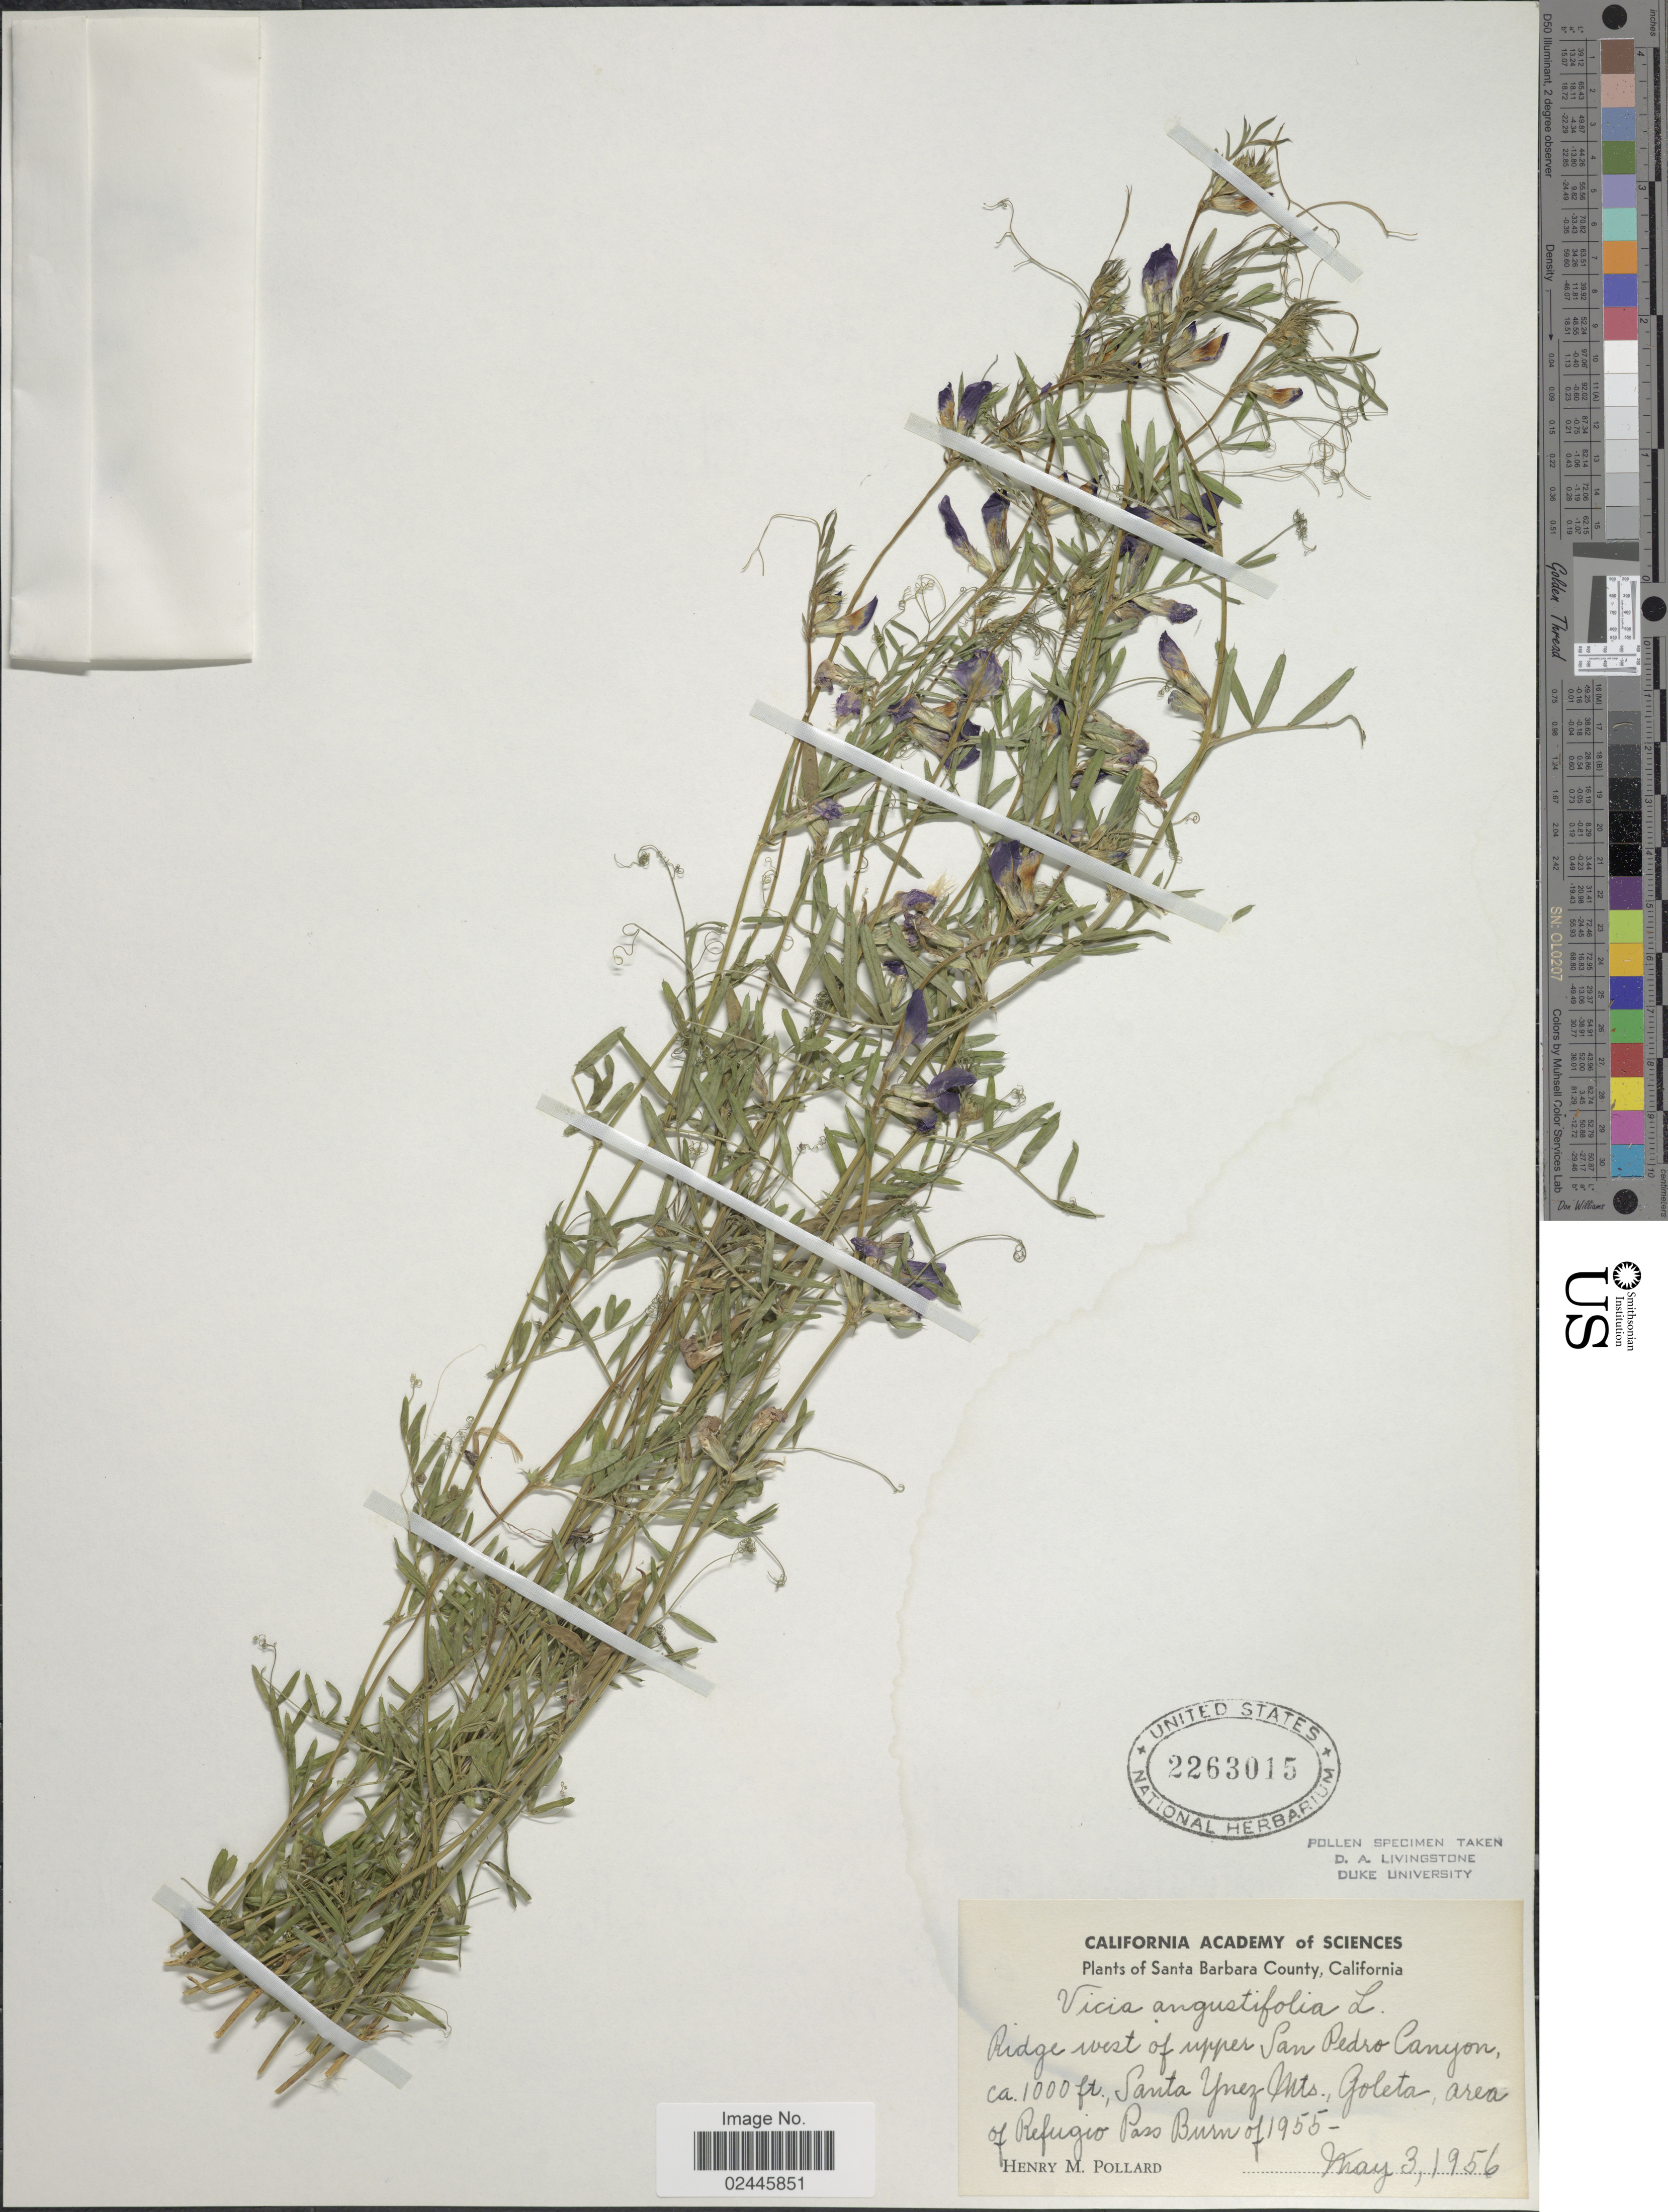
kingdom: Plantae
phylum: Tracheophyta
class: Magnoliopsida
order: Fabales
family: Fabaceae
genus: Vicia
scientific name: Vicia angustifolia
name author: L.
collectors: H. M. Pollard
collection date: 1956-05-03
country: United States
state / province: California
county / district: Santa Barbara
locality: Santa Barbara County, California. Ridge west of upper San Pedro Canyon, Santa Ynez Mts., Goleta, area of Refugio Pass Burn of 1955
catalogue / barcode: US 2263015